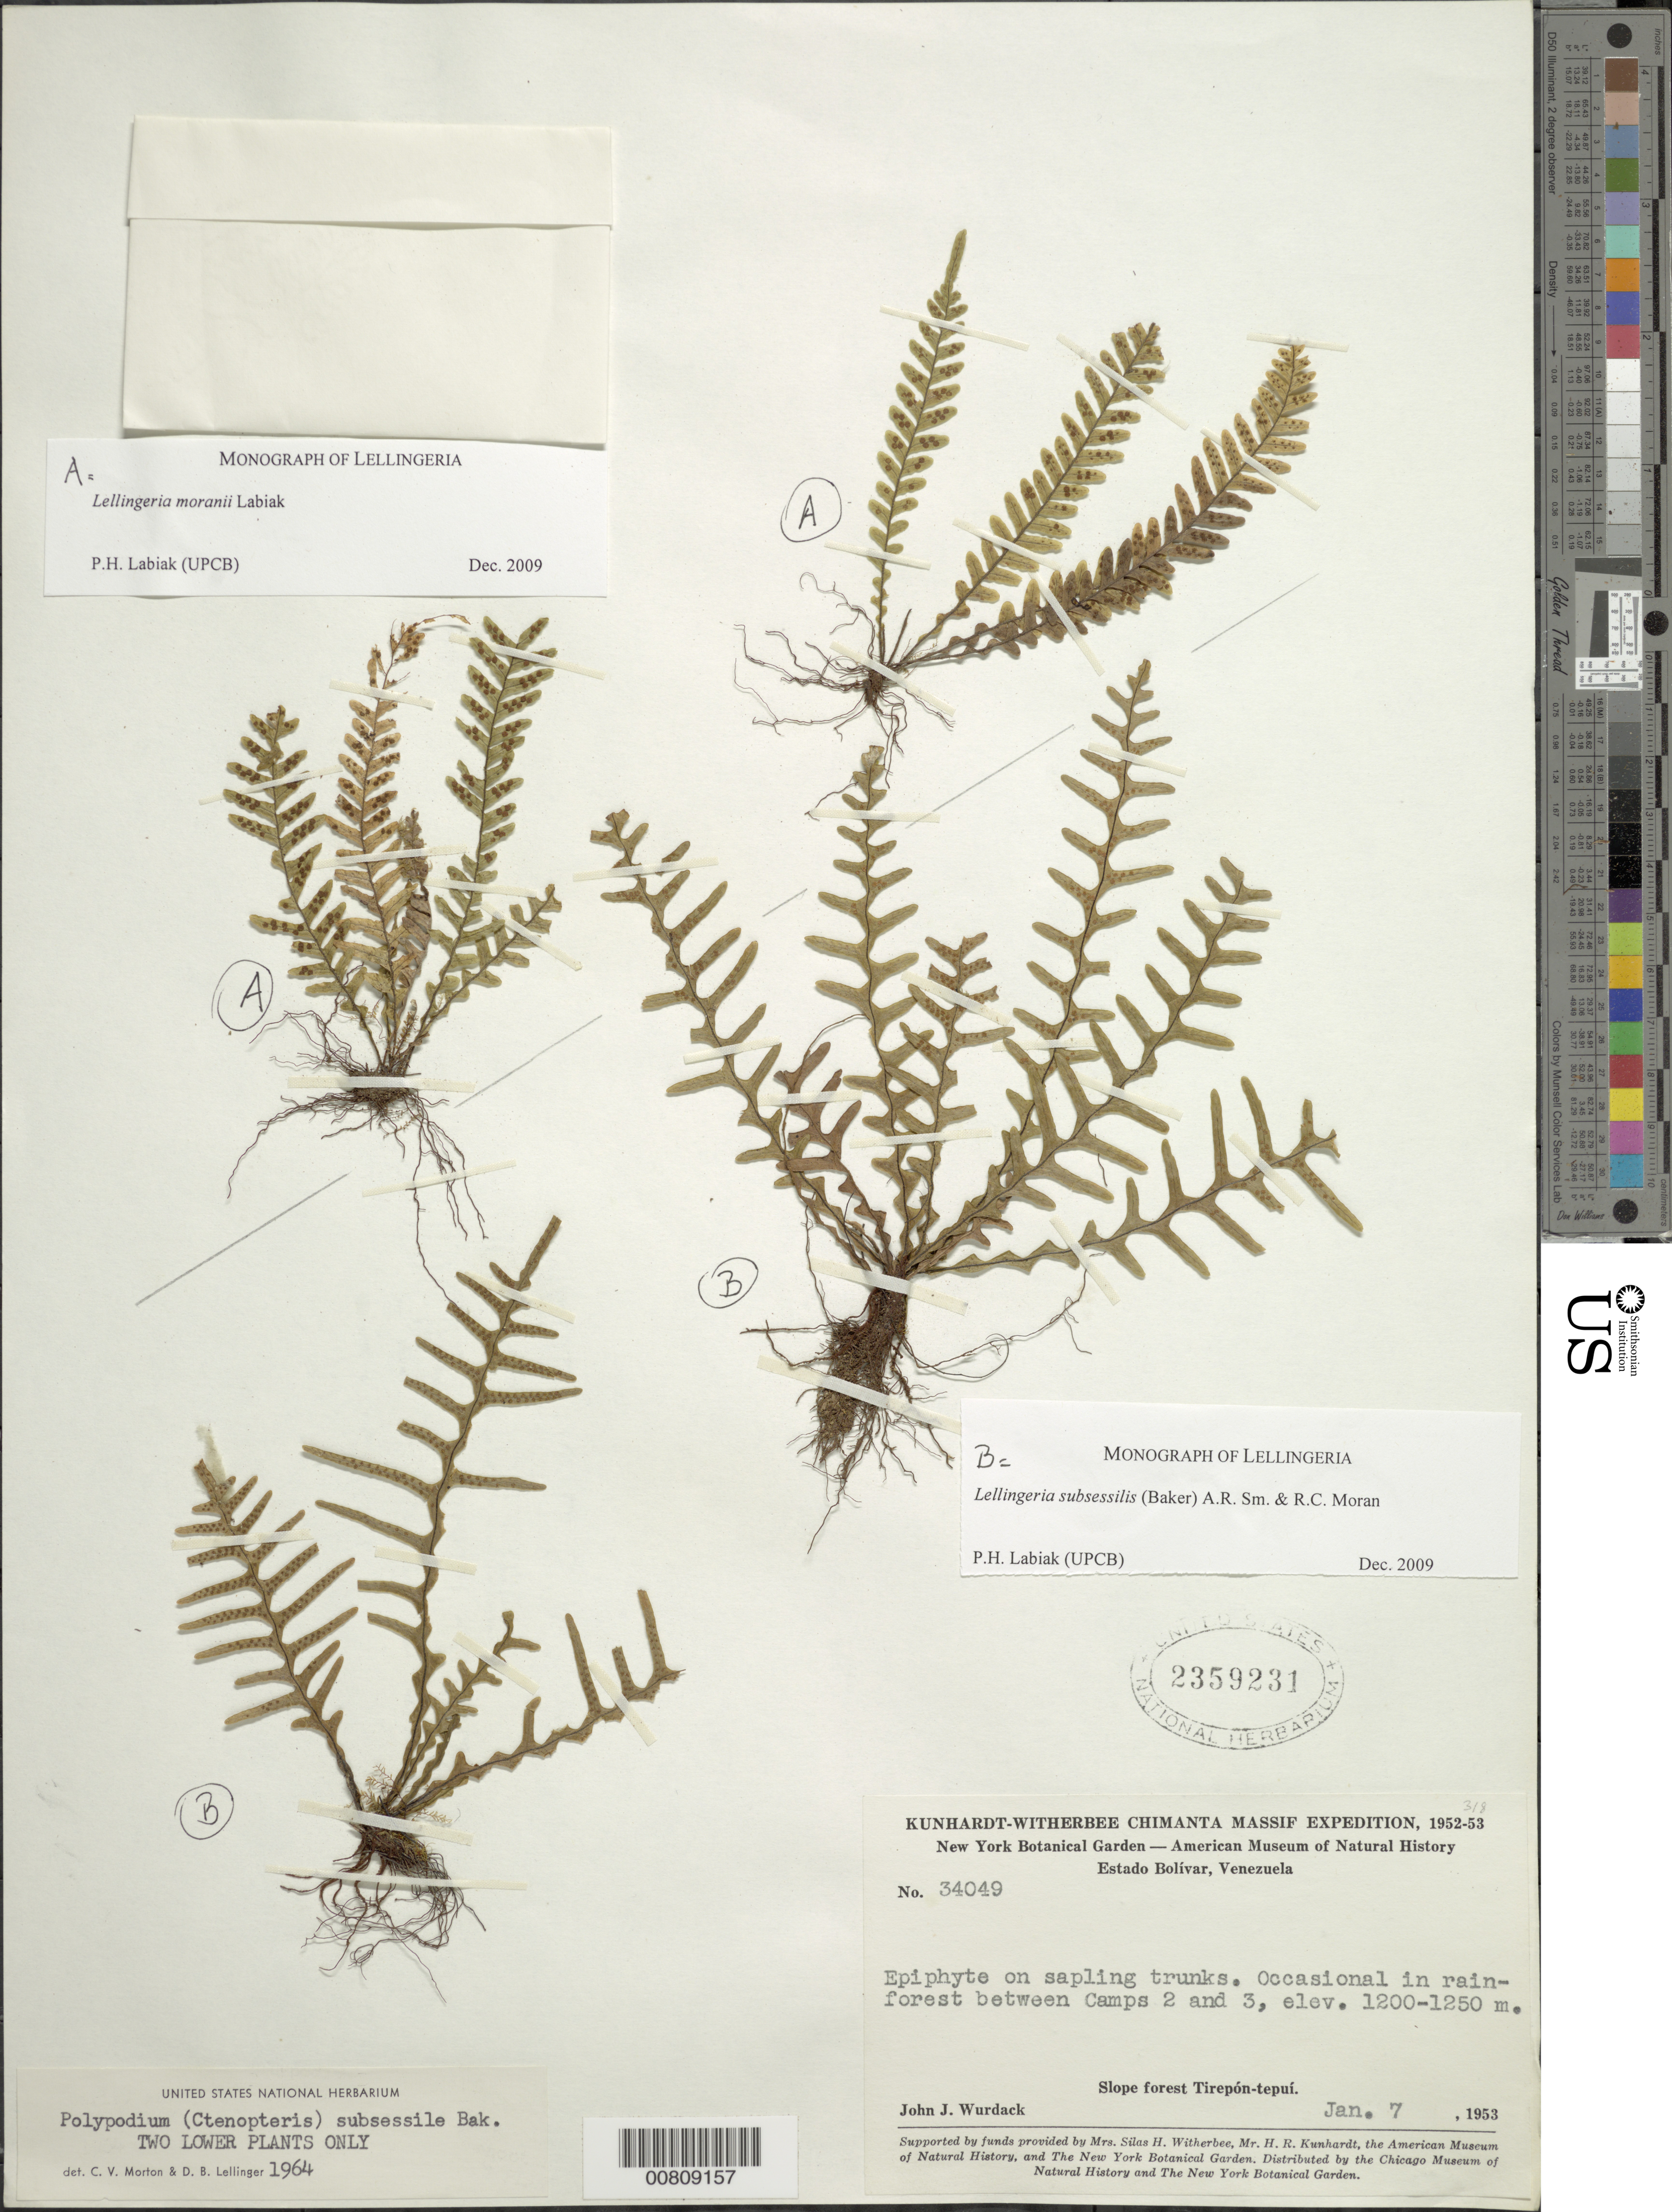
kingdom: Plantae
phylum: Tracheophyta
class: Polypodiopsida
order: Polypodiales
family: Polypodiaceae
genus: Lellingeria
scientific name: Lellingeria subsessilis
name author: (Baker) A.R. Sm. & R.C. Moran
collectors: J. J. Wurdack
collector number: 34049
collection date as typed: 7-Jan-53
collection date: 1953-01-07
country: Venezuela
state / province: Bolívar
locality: Tirepón-tepuí, between Camps 2 & 3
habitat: Rainforest; on sapling trunks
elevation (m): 366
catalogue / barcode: US 2359231